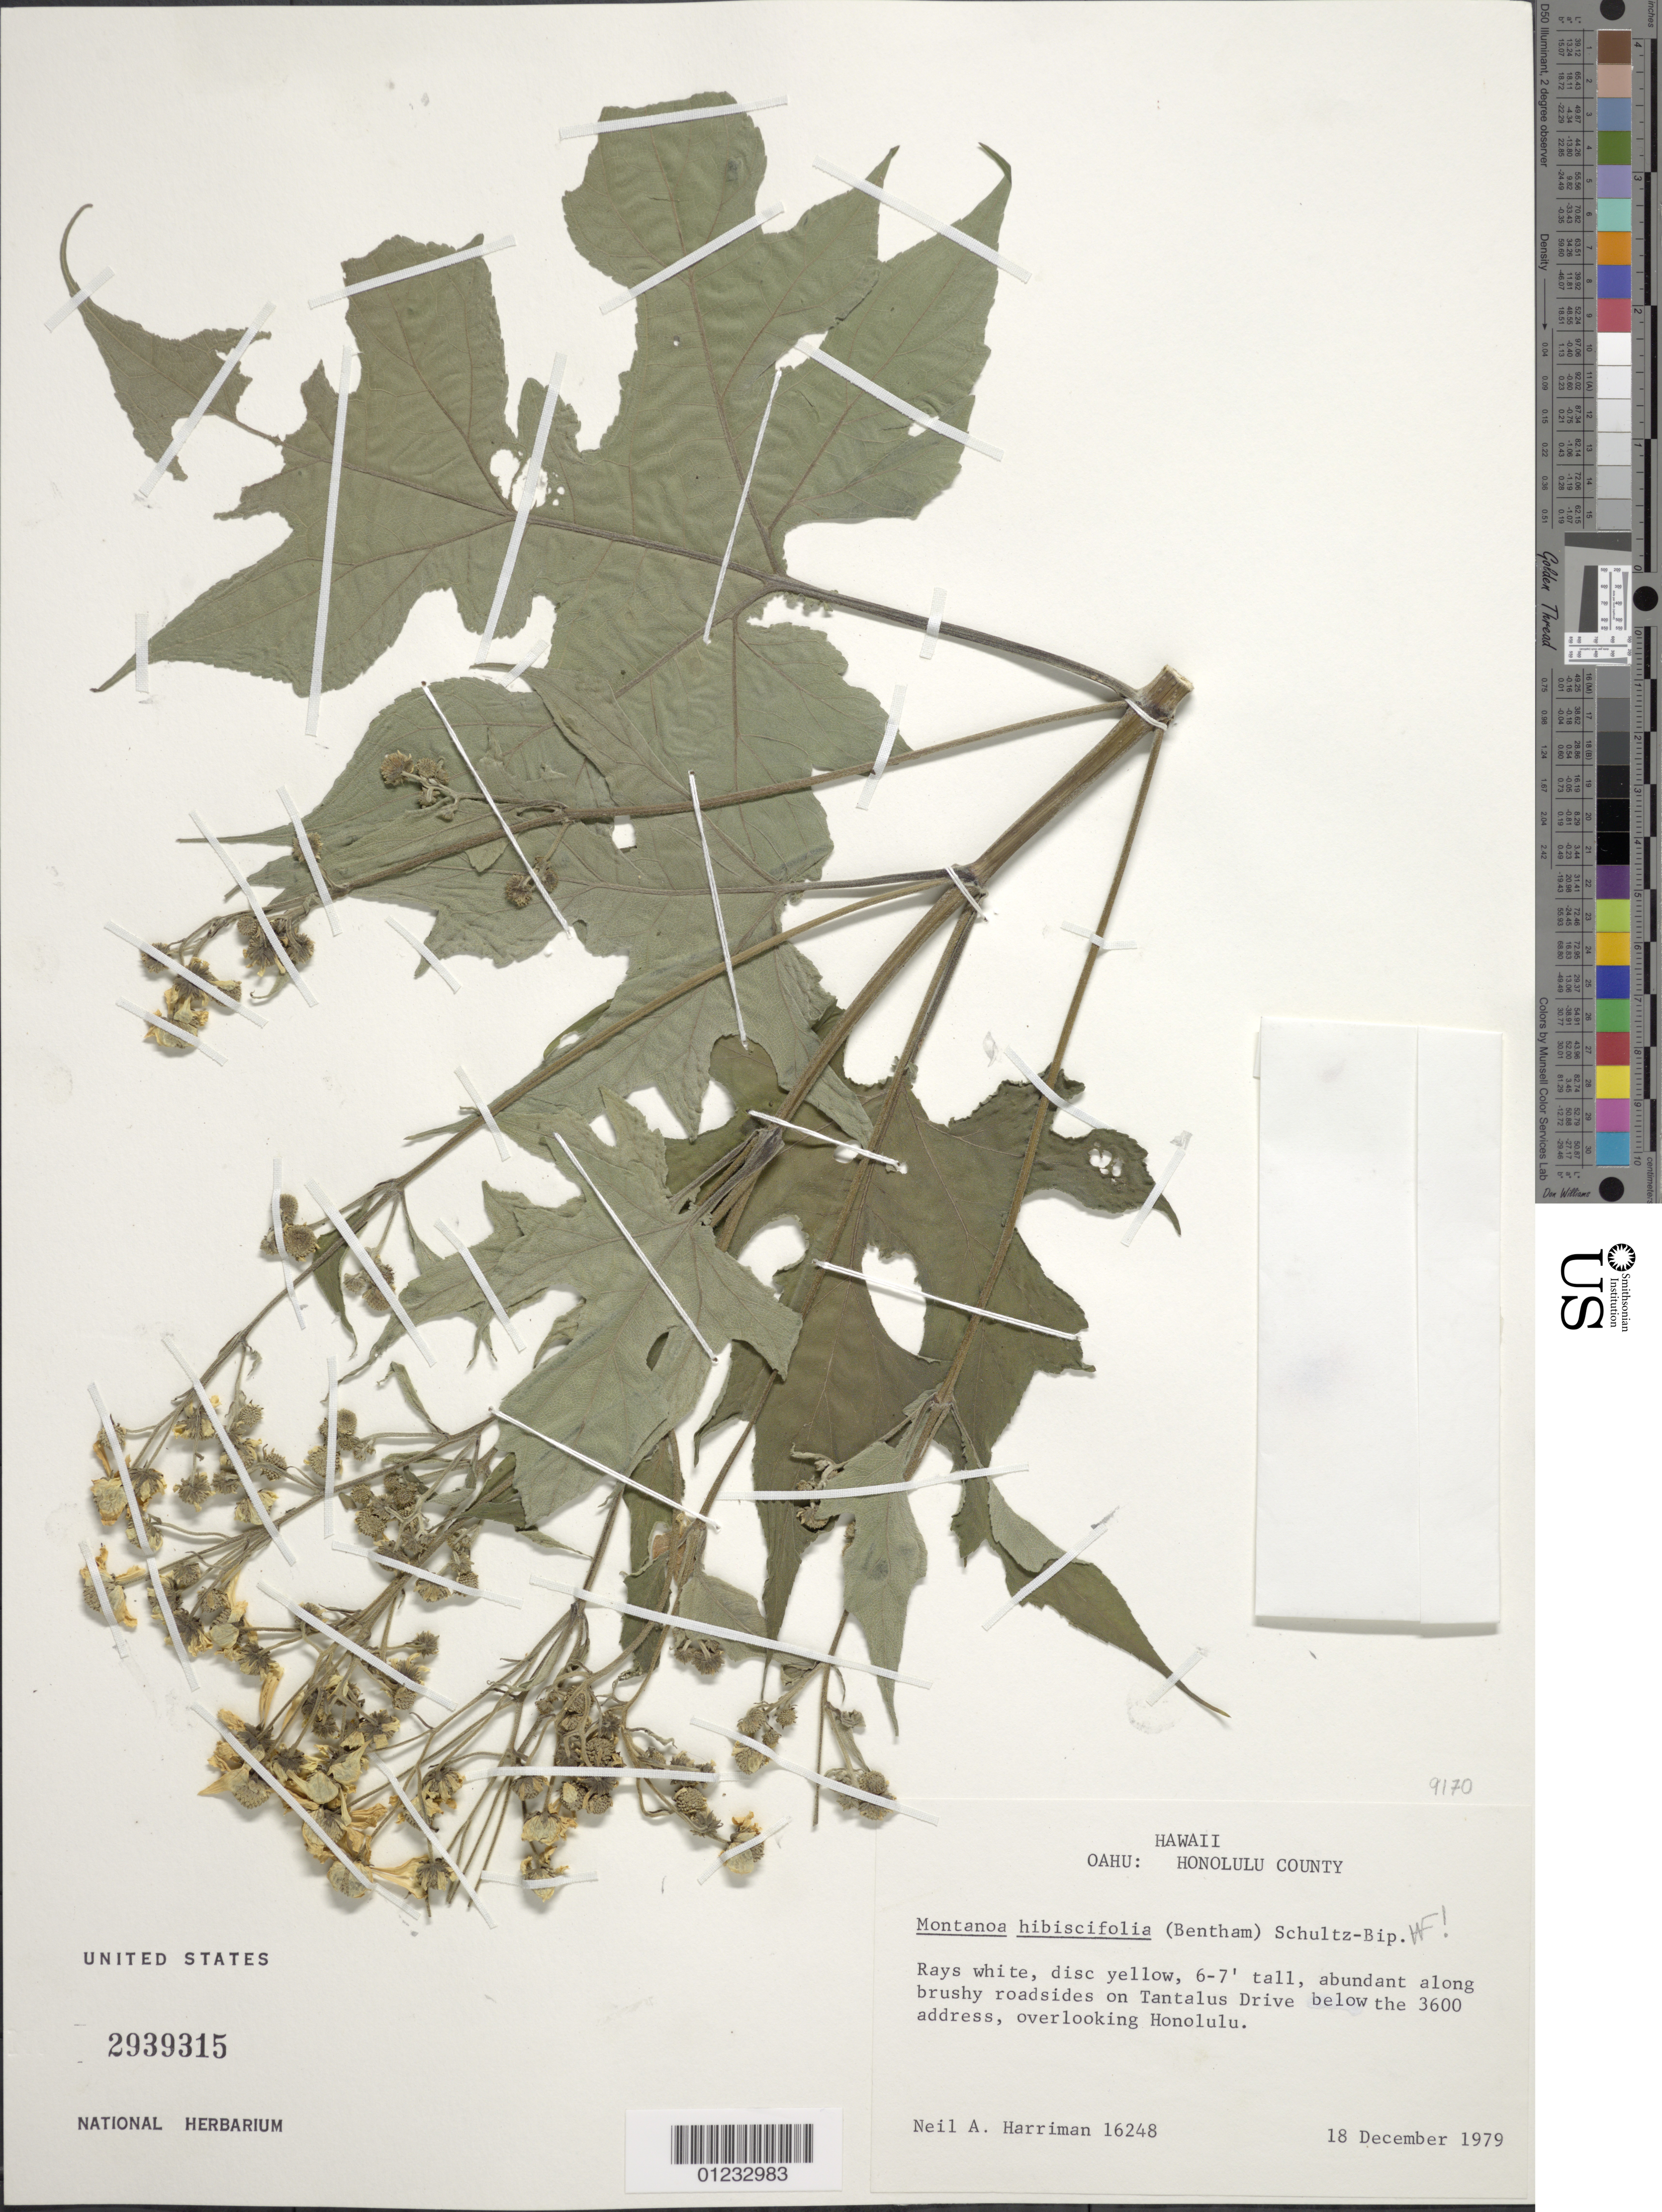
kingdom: Plantae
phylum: Tracheophyta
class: Magnoliopsida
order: Asterales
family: Asteraceae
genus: Montanoa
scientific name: Montanoa hibiscifolia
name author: Benth.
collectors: N. A. Harriman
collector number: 16248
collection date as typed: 18 Dec 1979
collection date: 1979-12-18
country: United States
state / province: Hawaii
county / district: Honolulu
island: Oahu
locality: On Tantalus Drive below the 3600 address, overlooking Honolulu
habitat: Brushy roadsides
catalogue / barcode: US 2939315